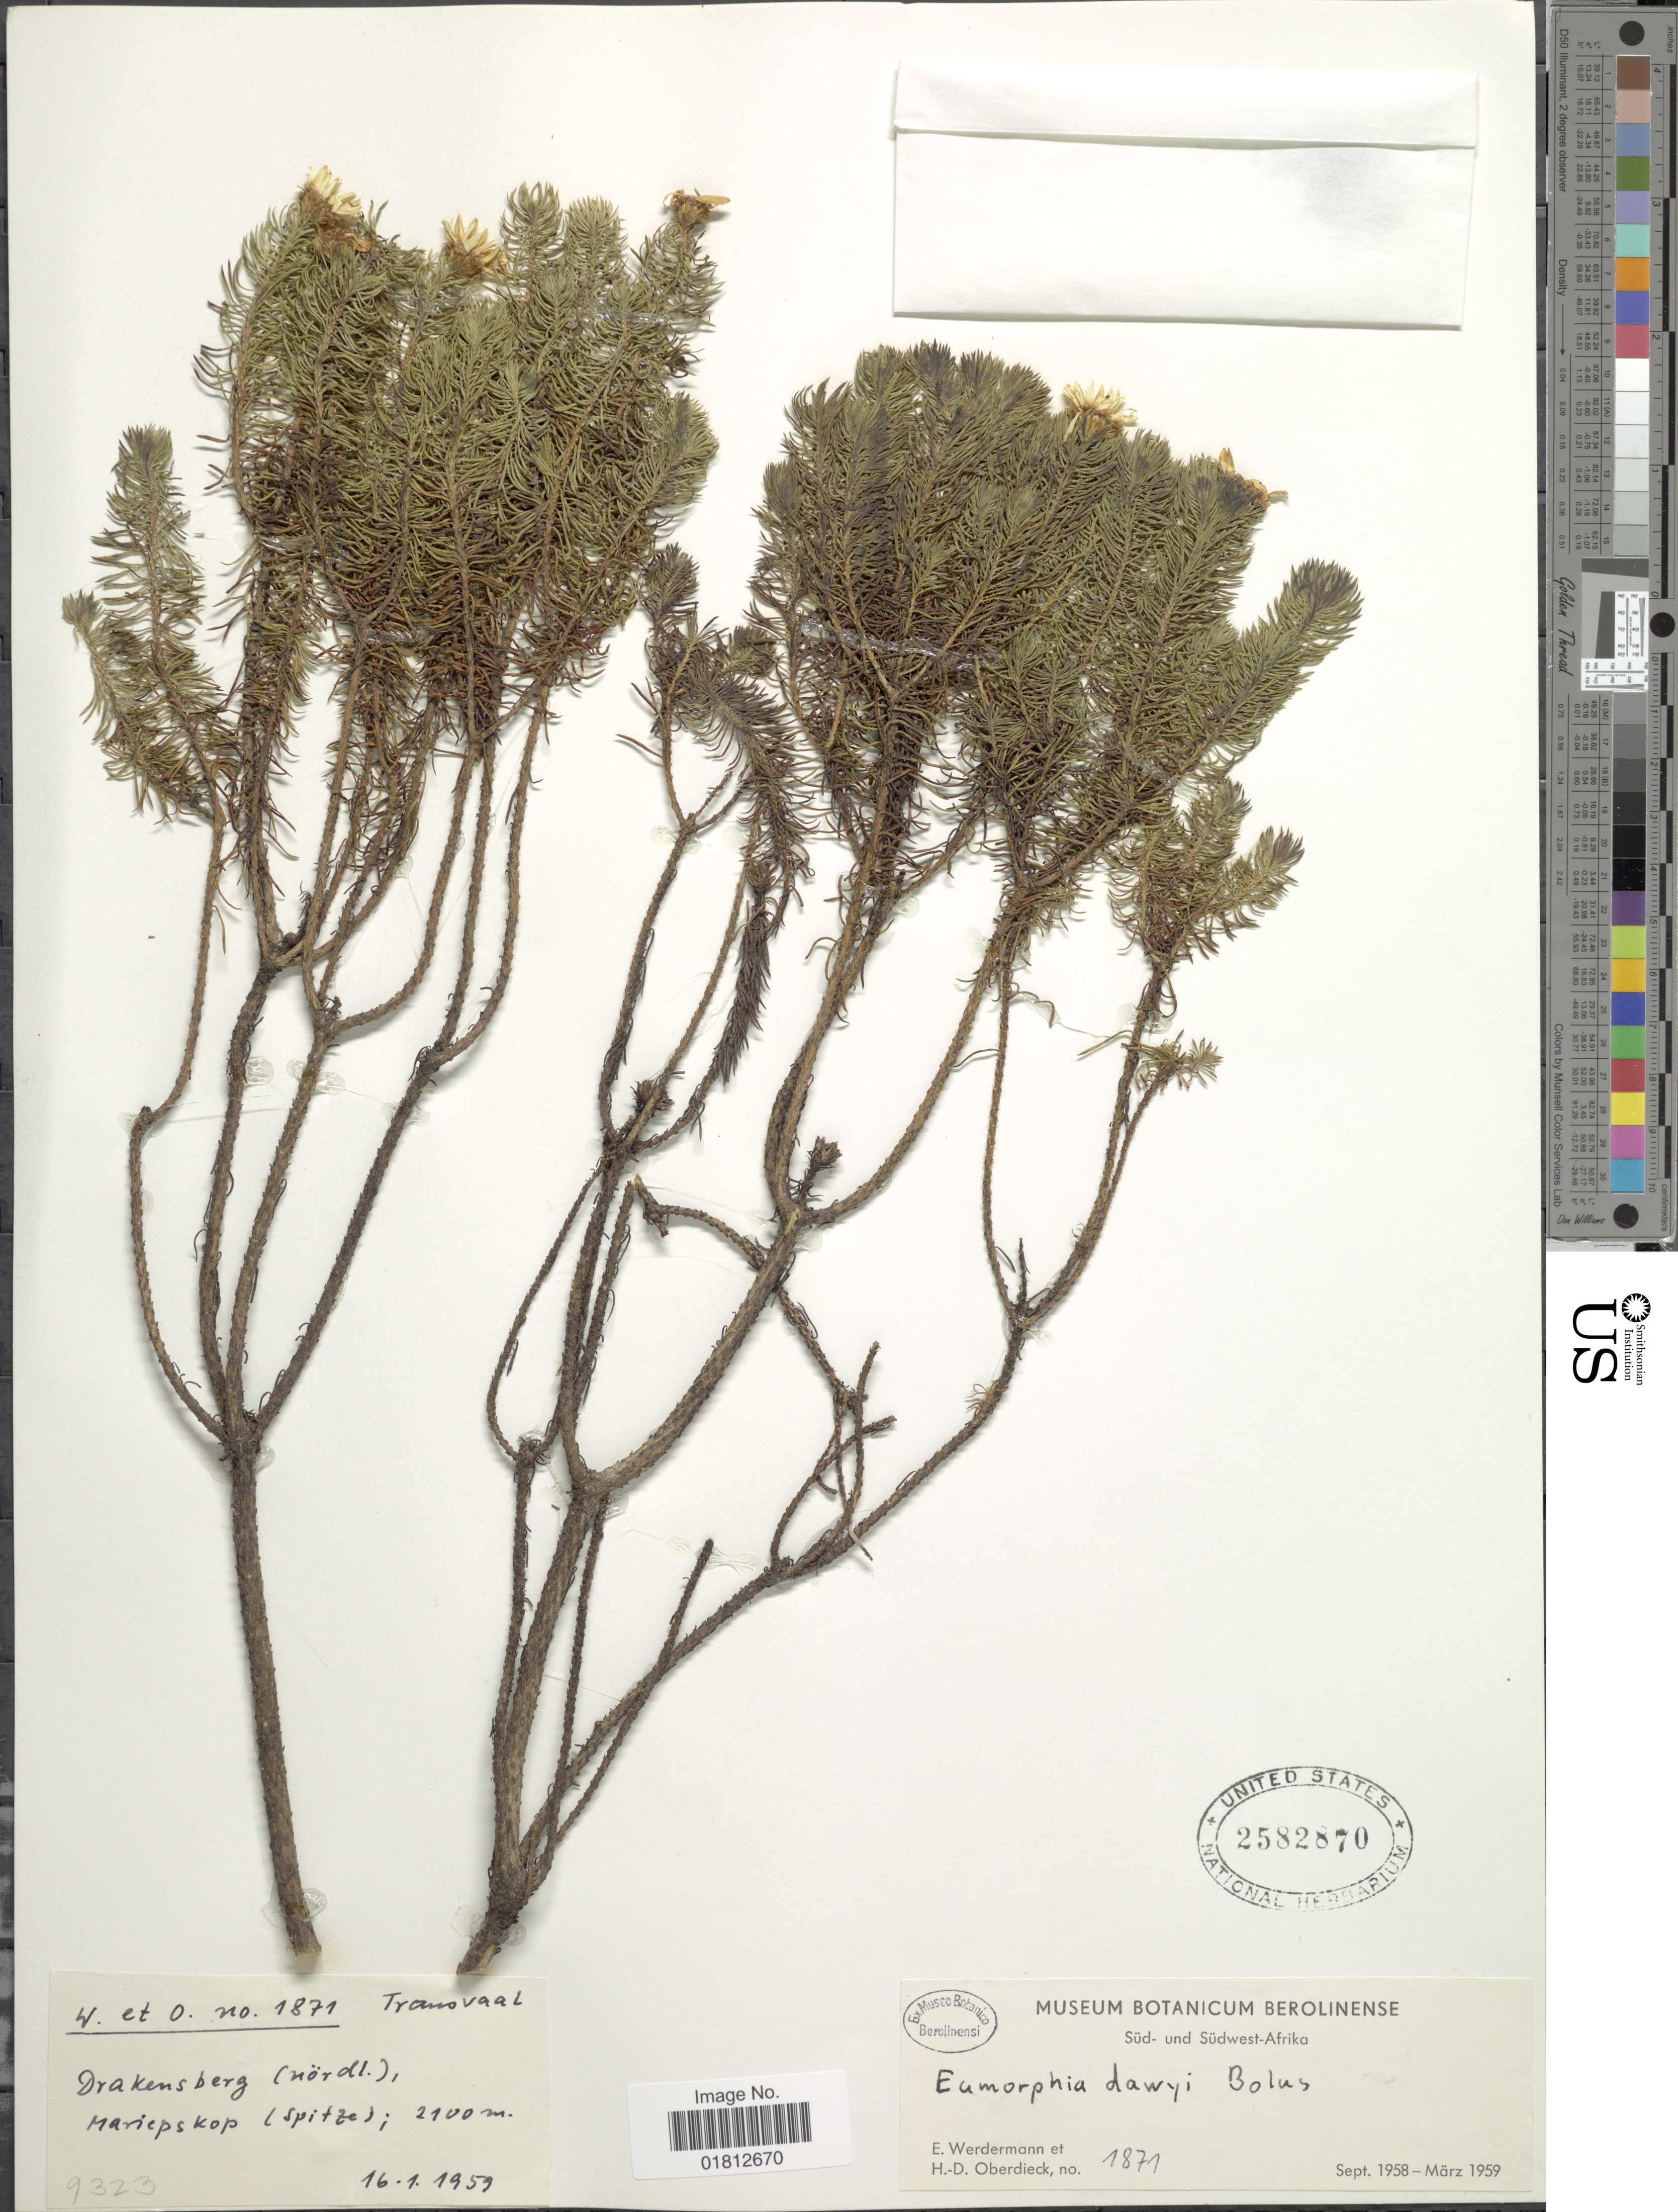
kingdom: Plantae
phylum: Tracheophyta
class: Magnoliopsida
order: Asterales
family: Asteraceae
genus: Eumorphia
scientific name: Eumorphia dawyi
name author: Bolus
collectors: E. Werdermann & H. Oberdieck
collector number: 1871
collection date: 1959-01-16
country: South Africa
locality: Süd-und Südwest- Afrika, Transvaal, Drakensberg (nördl.), Mariepskop (spitze).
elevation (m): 2100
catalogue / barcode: US 2582870